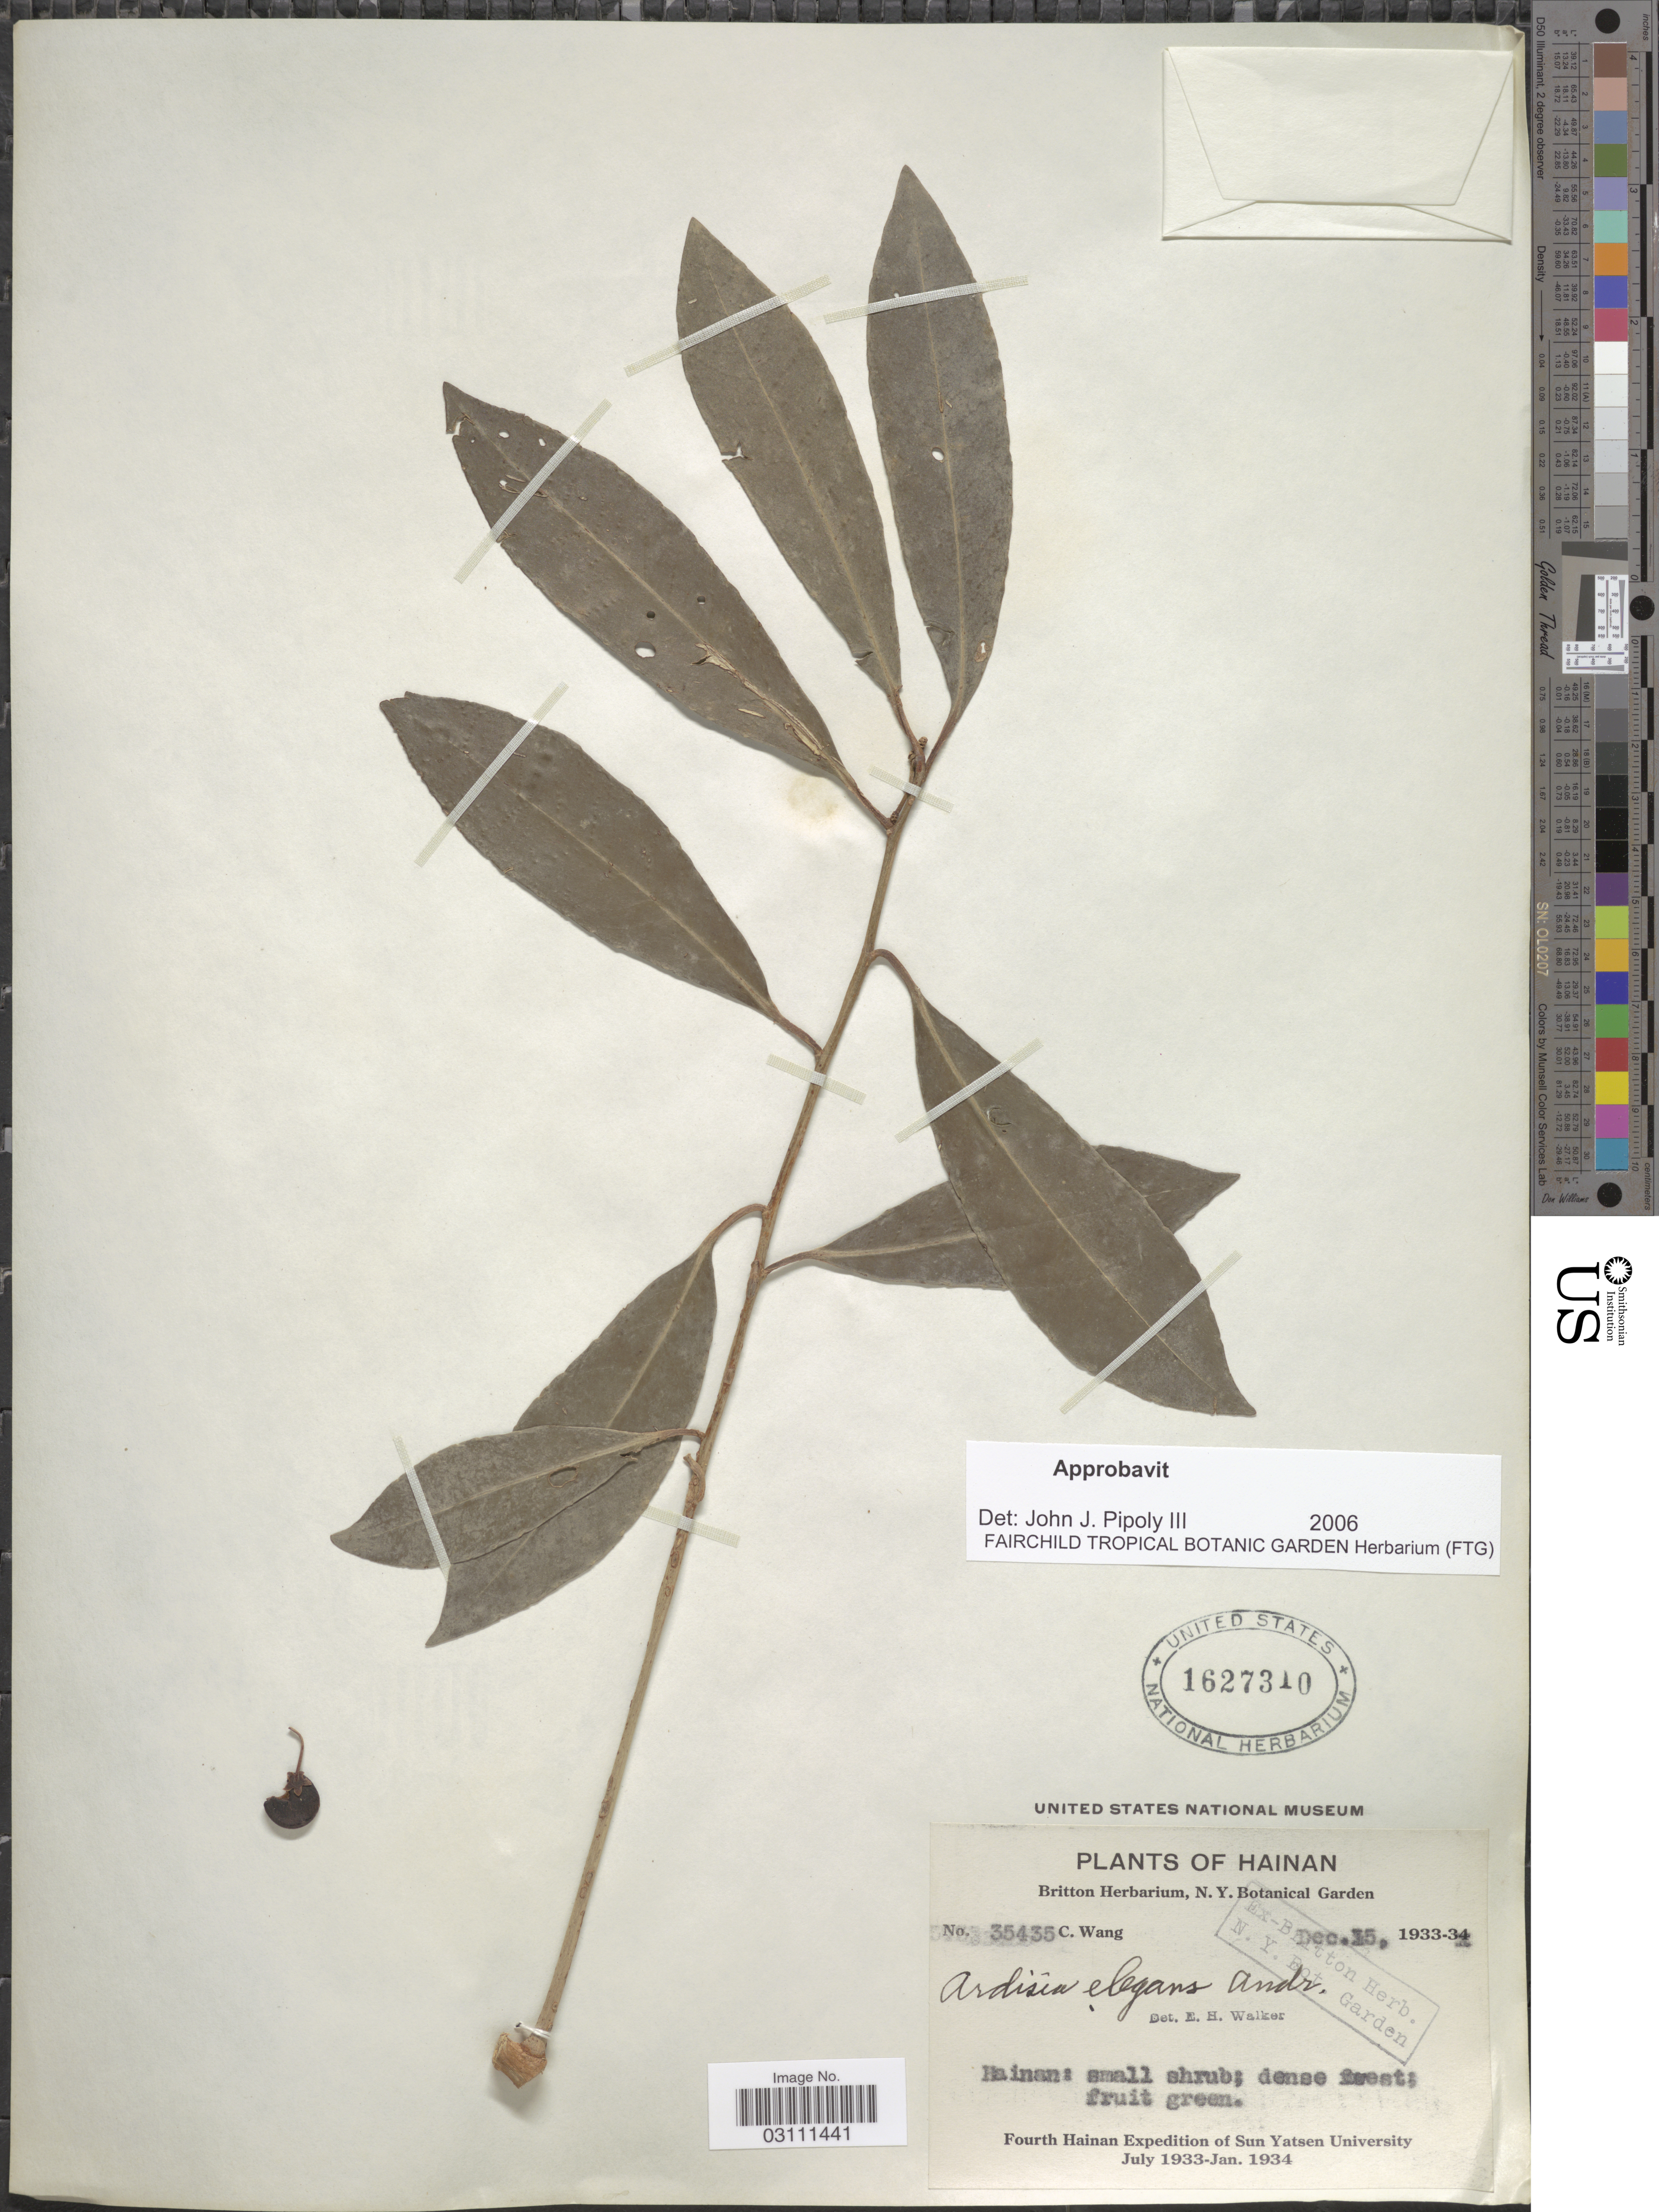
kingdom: Plantae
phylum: Tracheophyta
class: Magnoliopsida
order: Ericales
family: Primulaceae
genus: Ardisia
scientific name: Ardisia elegans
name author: Andrews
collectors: C. Wang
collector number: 35435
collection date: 1933-12-15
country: China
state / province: Hainan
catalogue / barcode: US 1627310